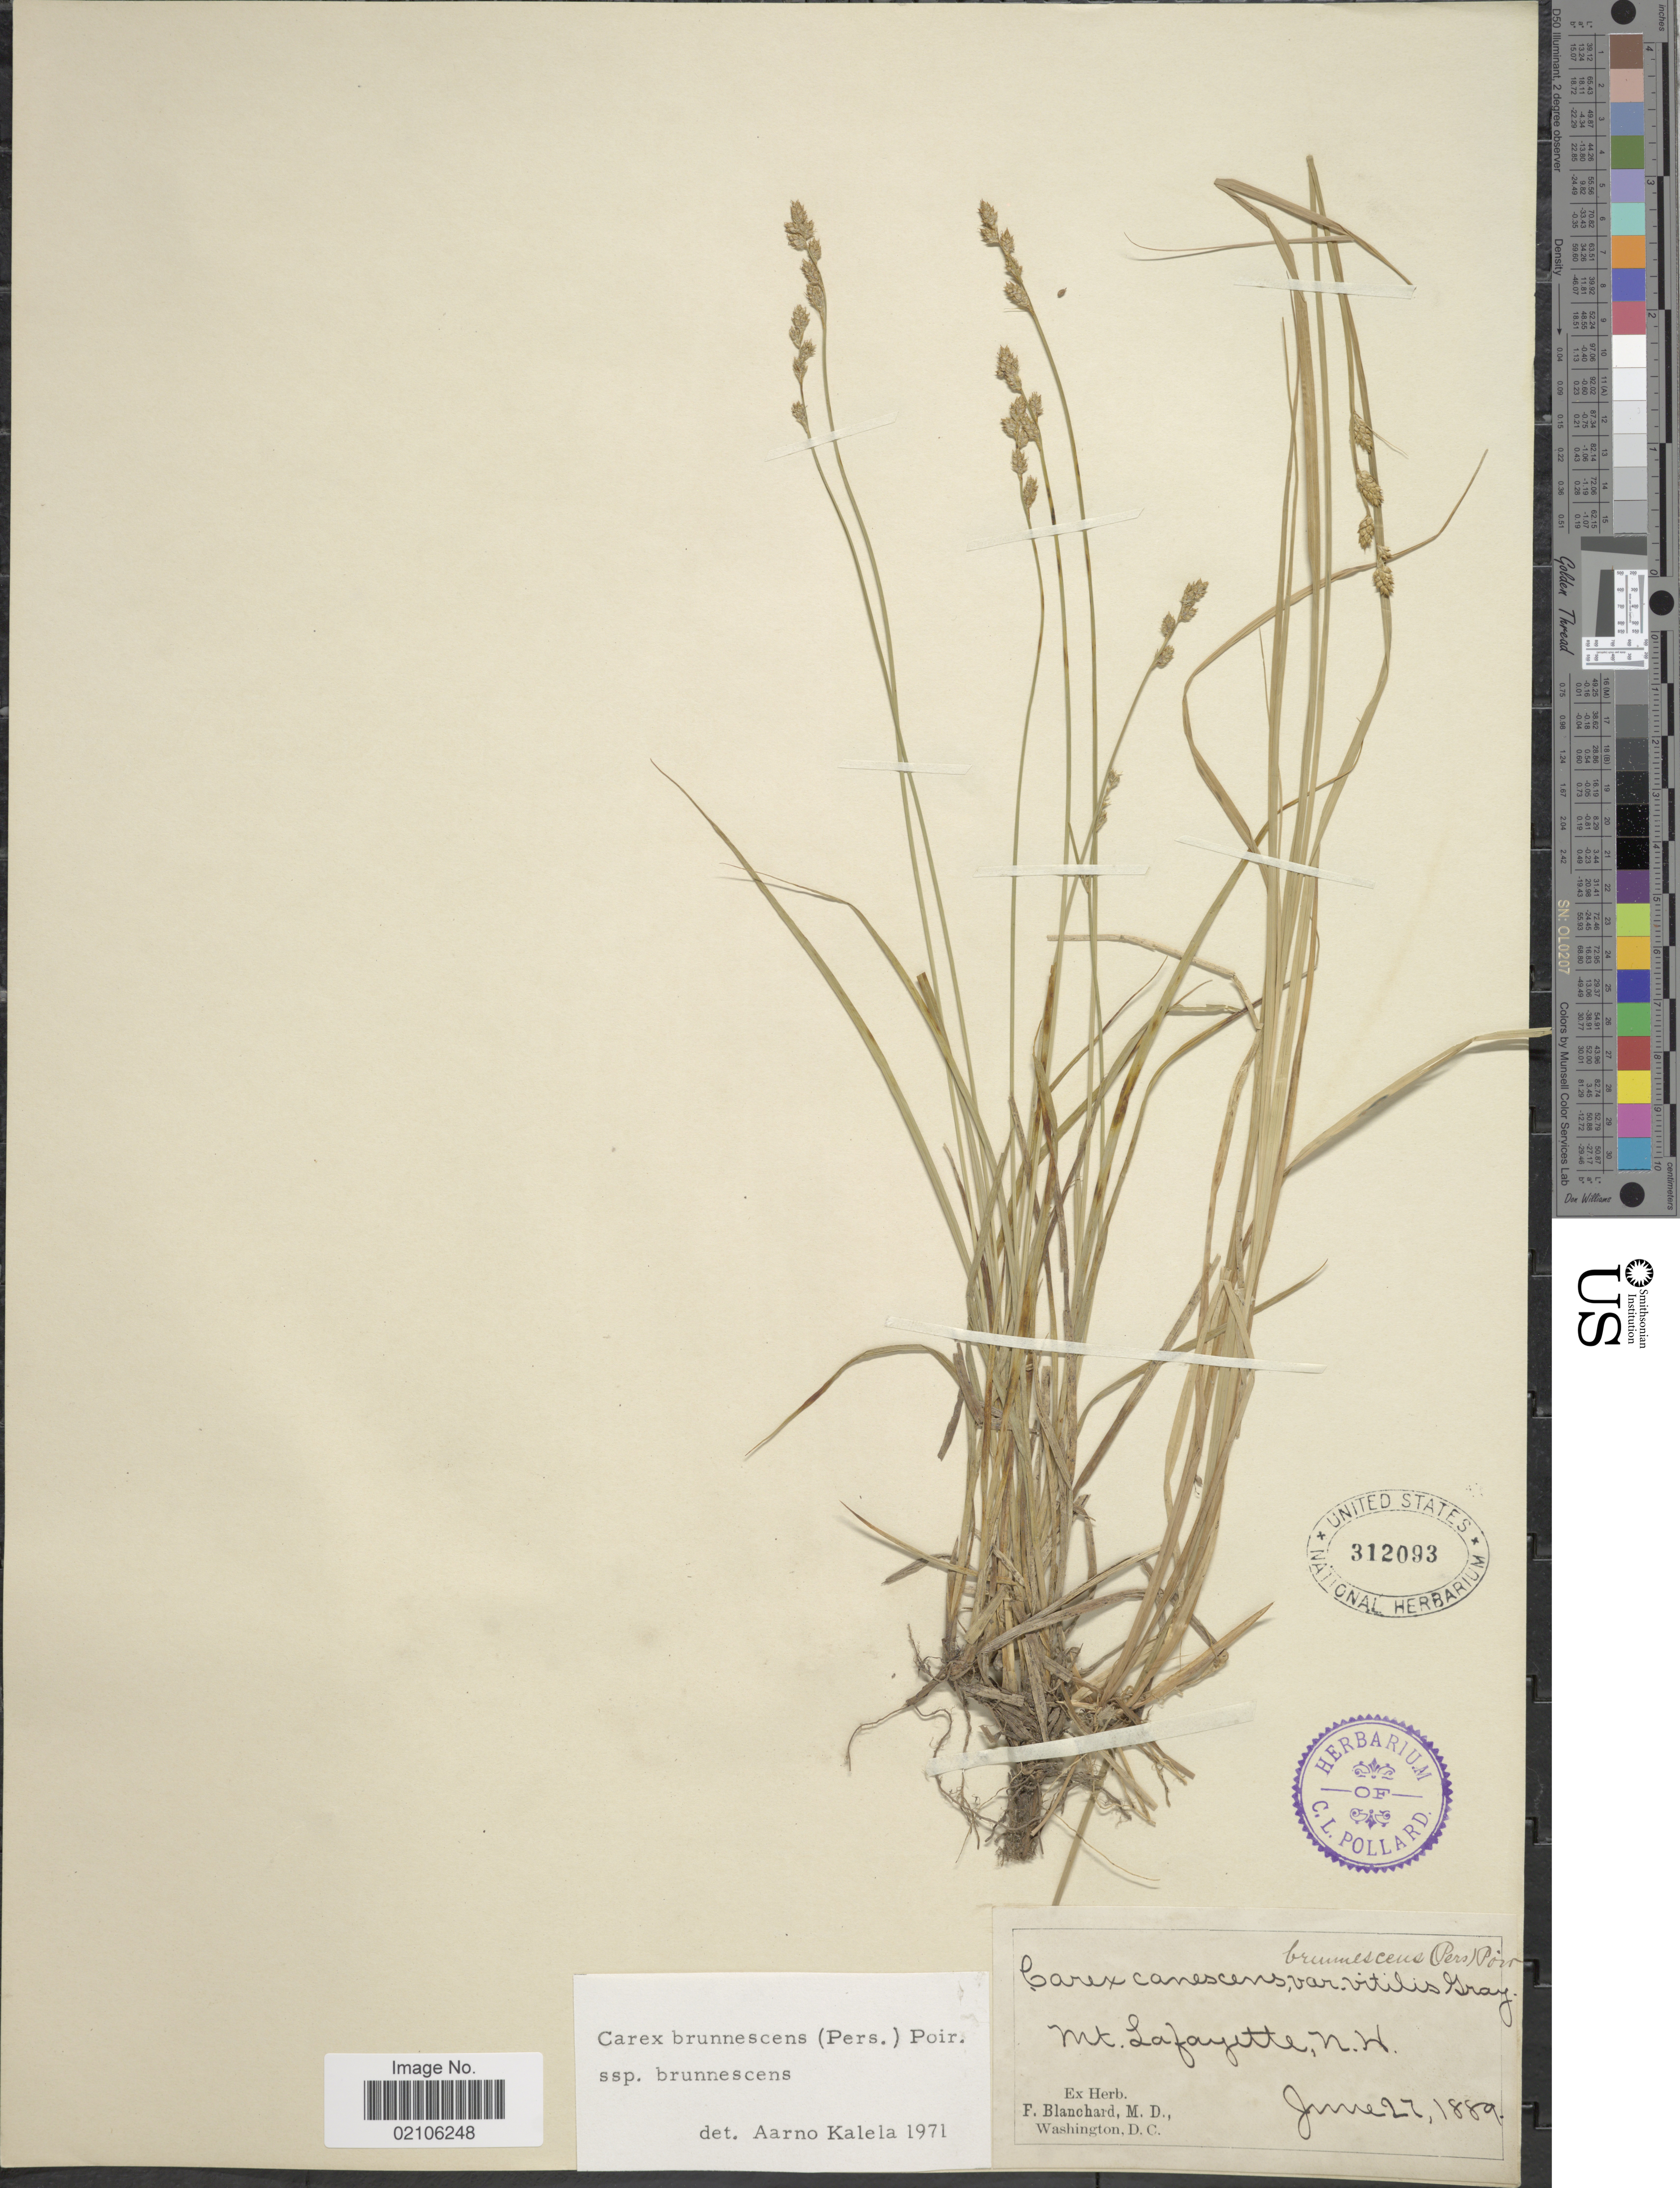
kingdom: Plantae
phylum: Tracheophyta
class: Liliopsida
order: Poales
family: Cyperaceae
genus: Carex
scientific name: Carex brunnescens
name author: (Pers.) Poir.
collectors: F. Blanchard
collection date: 1889-06-27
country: United States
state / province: New Hampshire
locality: Mt.Lafayette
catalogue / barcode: US 312093